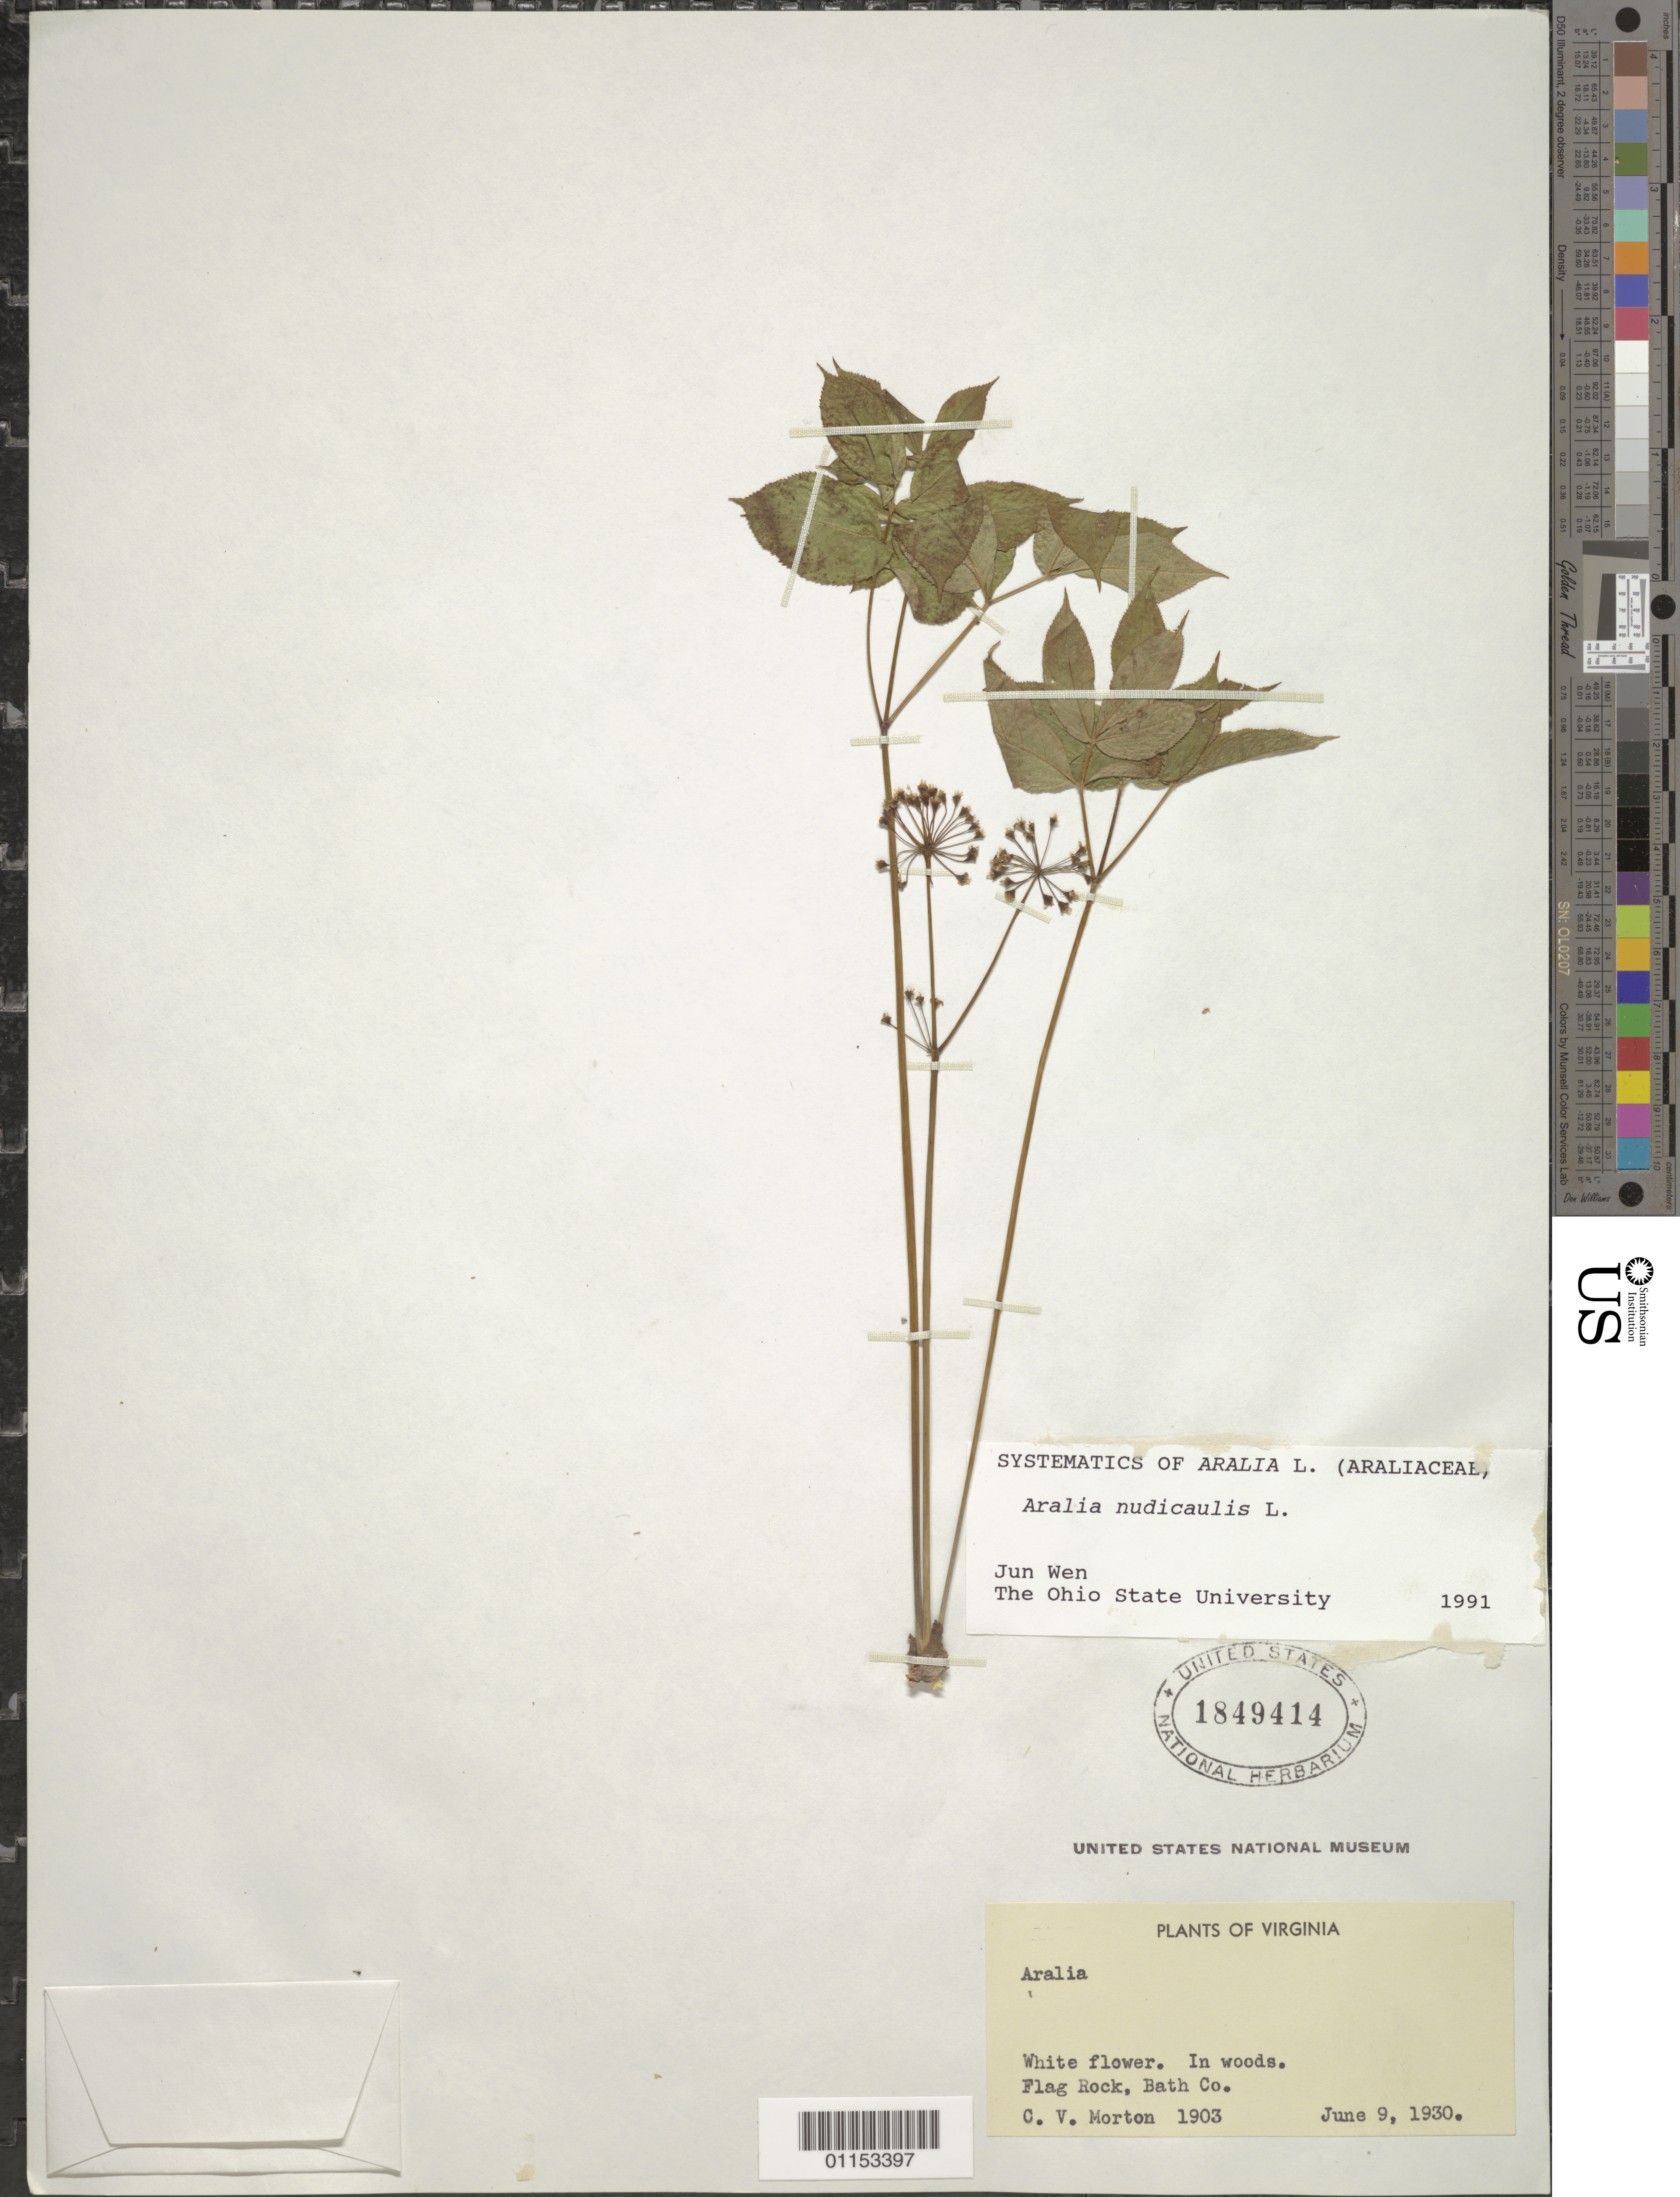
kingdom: Plantae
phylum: Tracheophyta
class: Magnoliopsida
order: Apiales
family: Araliaceae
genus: Aralia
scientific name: Aralia nudicaulis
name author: L.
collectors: C. V. Morton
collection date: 1930-06-09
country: United States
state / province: Virginia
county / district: Bath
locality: Flag Rock.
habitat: In woods.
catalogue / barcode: US 1849414